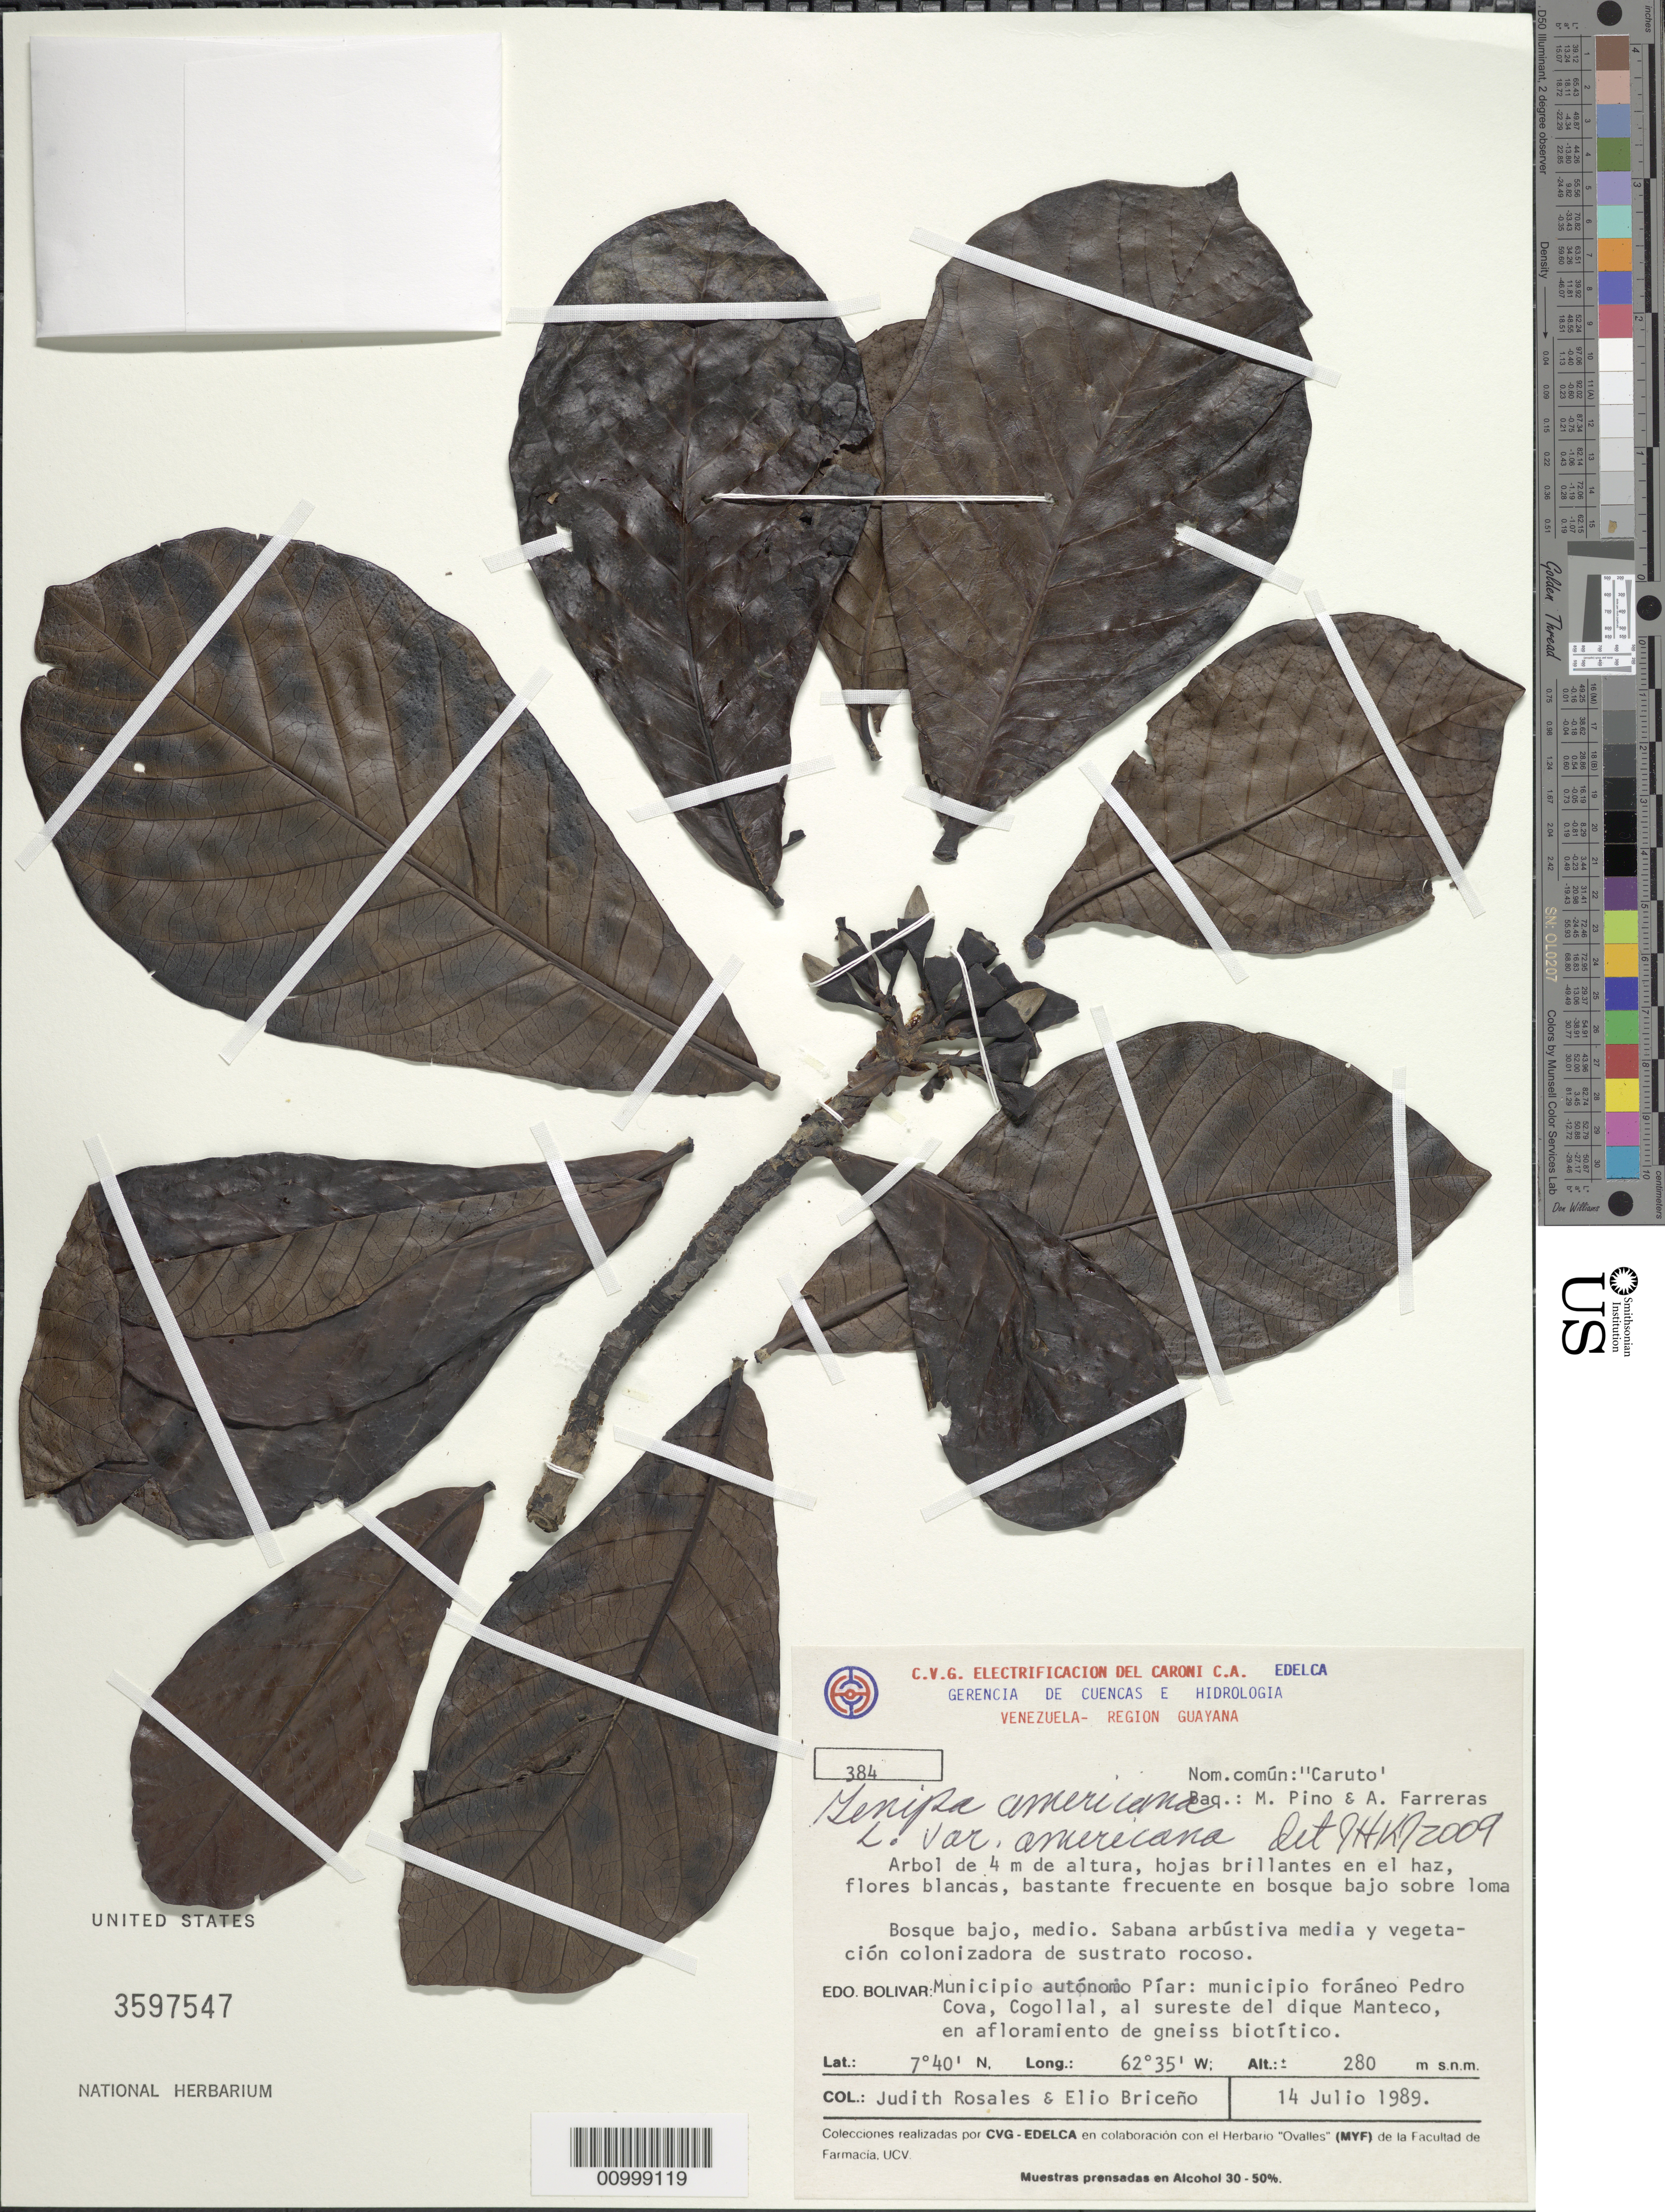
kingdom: Plantae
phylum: Tracheophyta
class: Magnoliopsida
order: Gentianales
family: Rubiaceae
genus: Genipa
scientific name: Genipa americana var. americana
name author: L.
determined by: Kirkbride, J. H.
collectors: J. Rosales & E. Briceno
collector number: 384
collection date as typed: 17-Jul-89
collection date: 1989-07-17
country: Venezuela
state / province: Bolívar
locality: Municipio autonomo Piar: municipio foraneo Pedro Cova, Cogollal, al sureste del dique Manteco, en afloramiento de gneiss biotitico.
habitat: Bosque bajo, medio. Sabana arbustiva media y vegetacion colonizadora de sustrato rocoso.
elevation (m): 280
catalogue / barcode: US 3597547